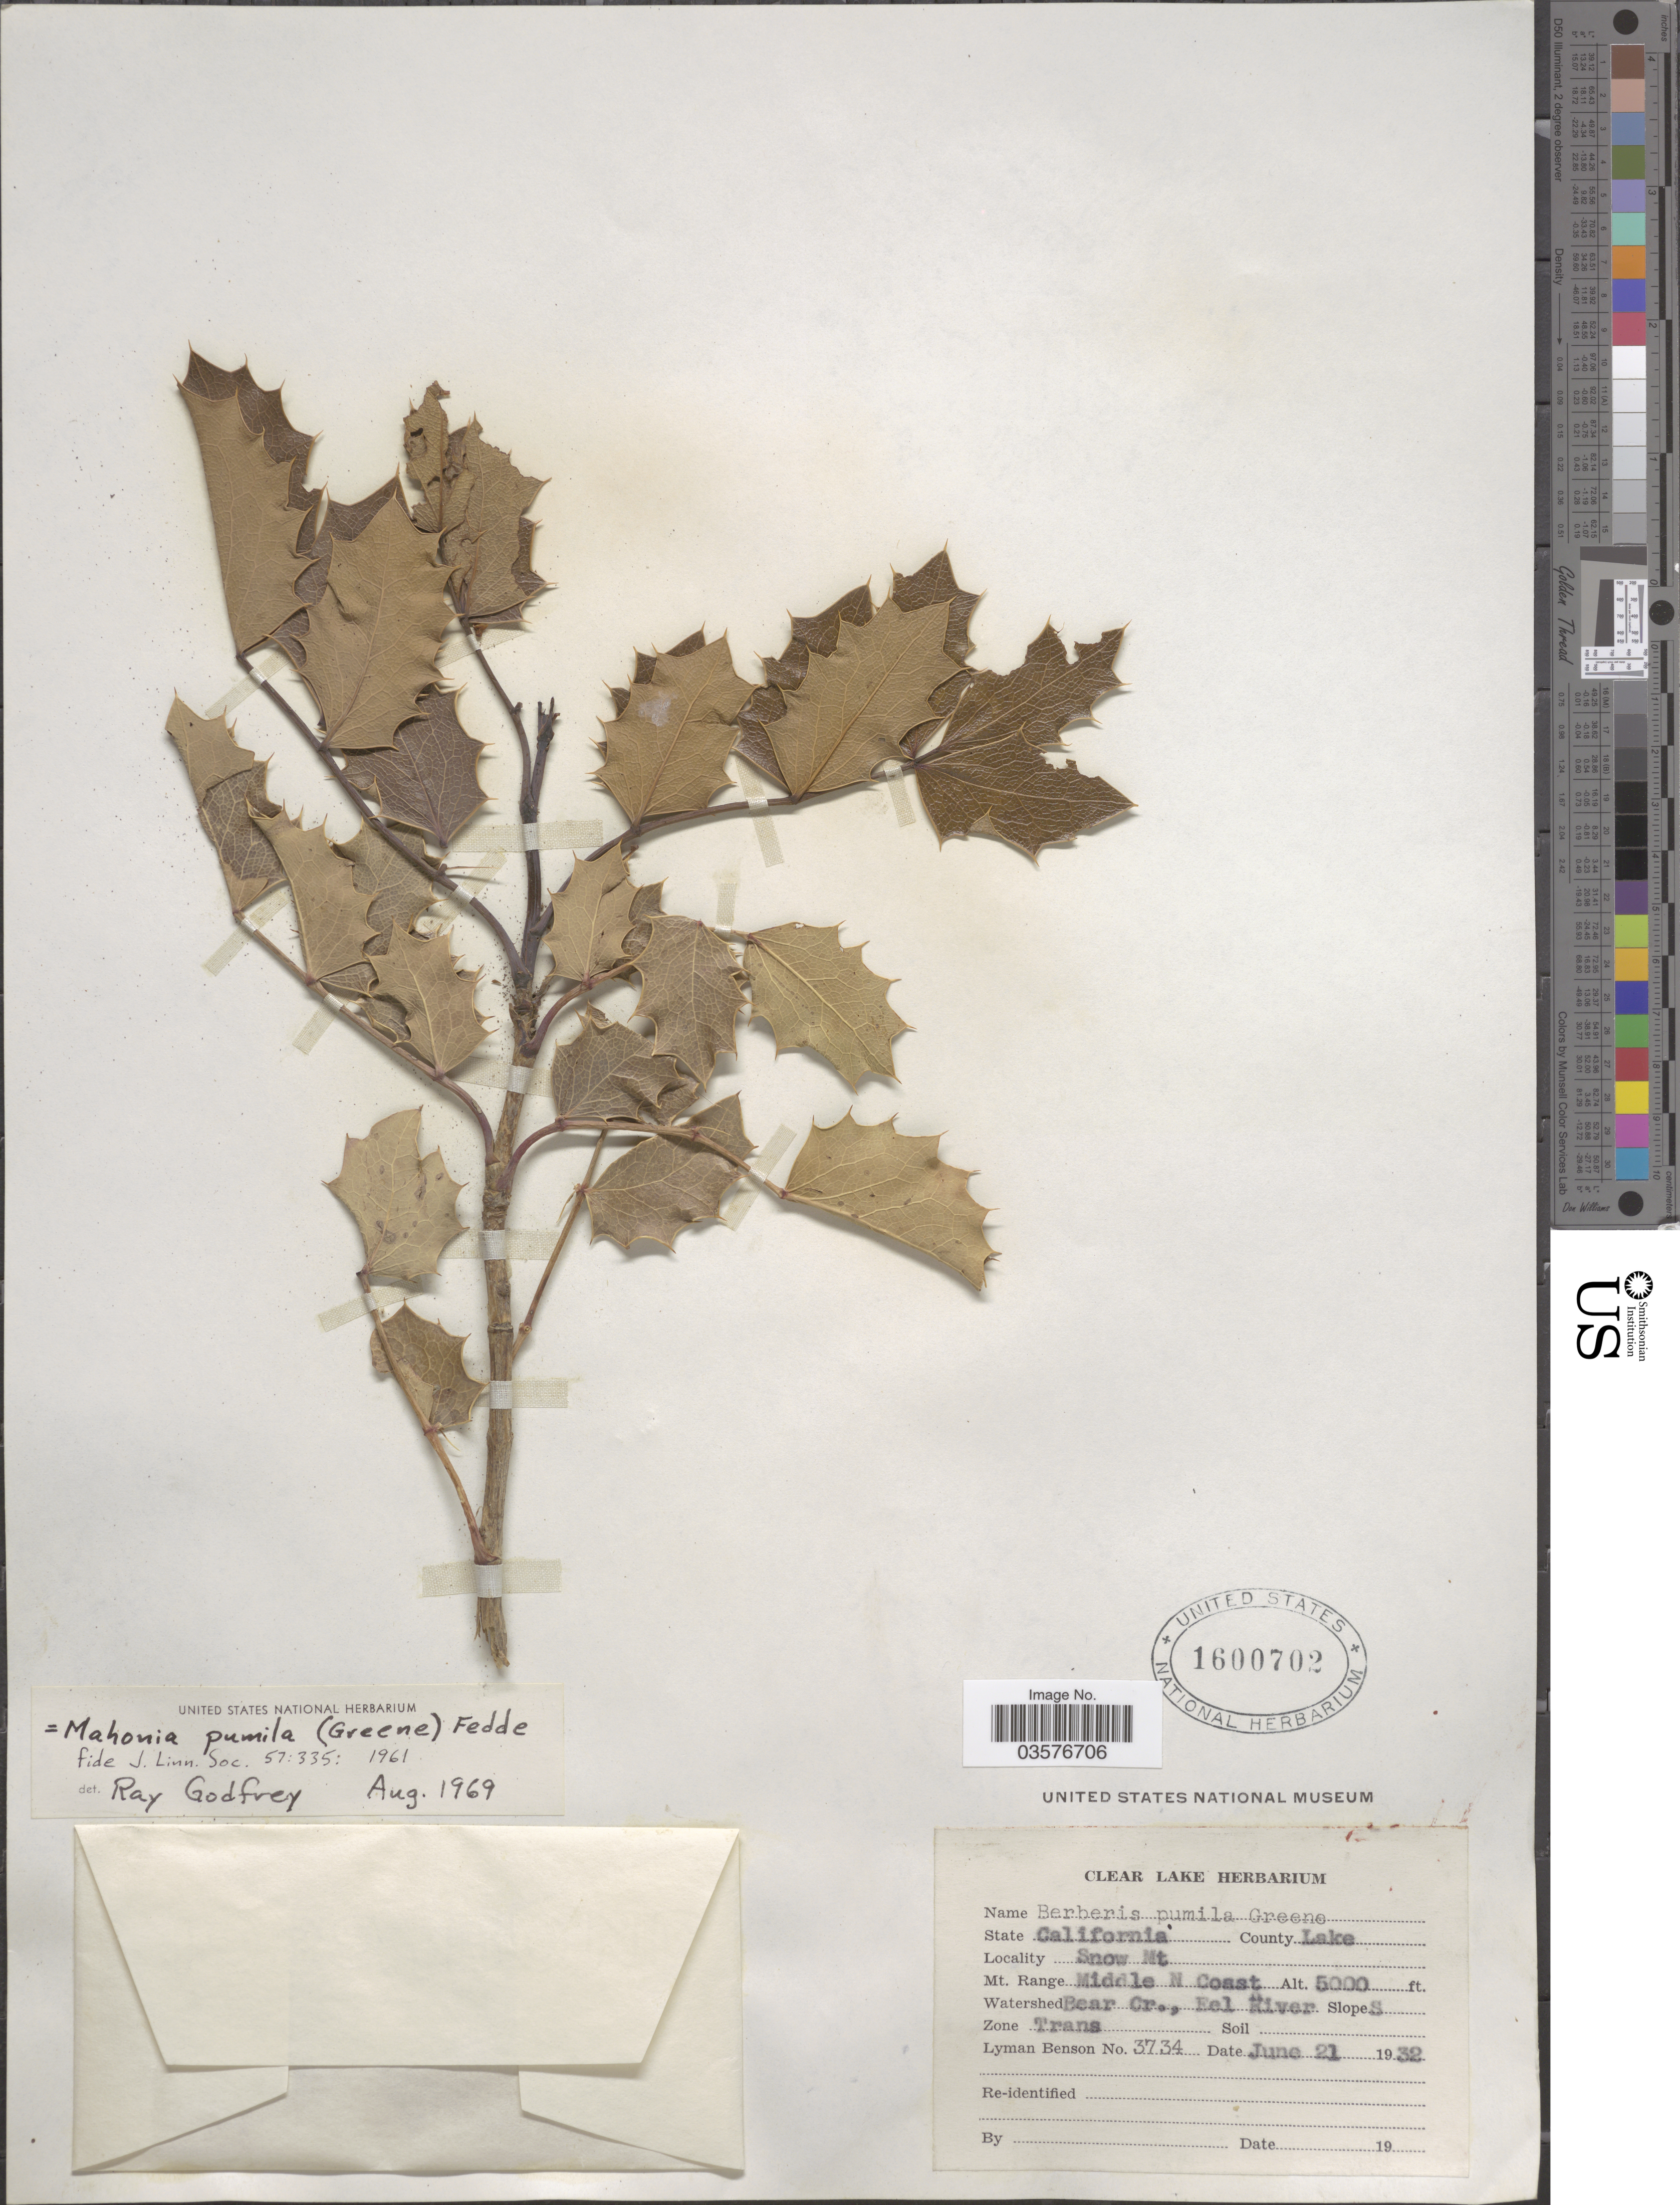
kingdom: Plantae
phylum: Tracheophyta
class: Magnoliopsida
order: Ranunculales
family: Berberidaceae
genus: Mahonia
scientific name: Mahonia pumila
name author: (Greene) Fedde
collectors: L. D. Benson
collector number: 3734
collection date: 1932-06-21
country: United States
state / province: California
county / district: Lake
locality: County Lake, Snow Mt., Mt. Range Middle N Coast. Watershed Bear Cr., Eel River. Slope S, Zone Trans.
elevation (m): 1524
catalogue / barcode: US 1600702